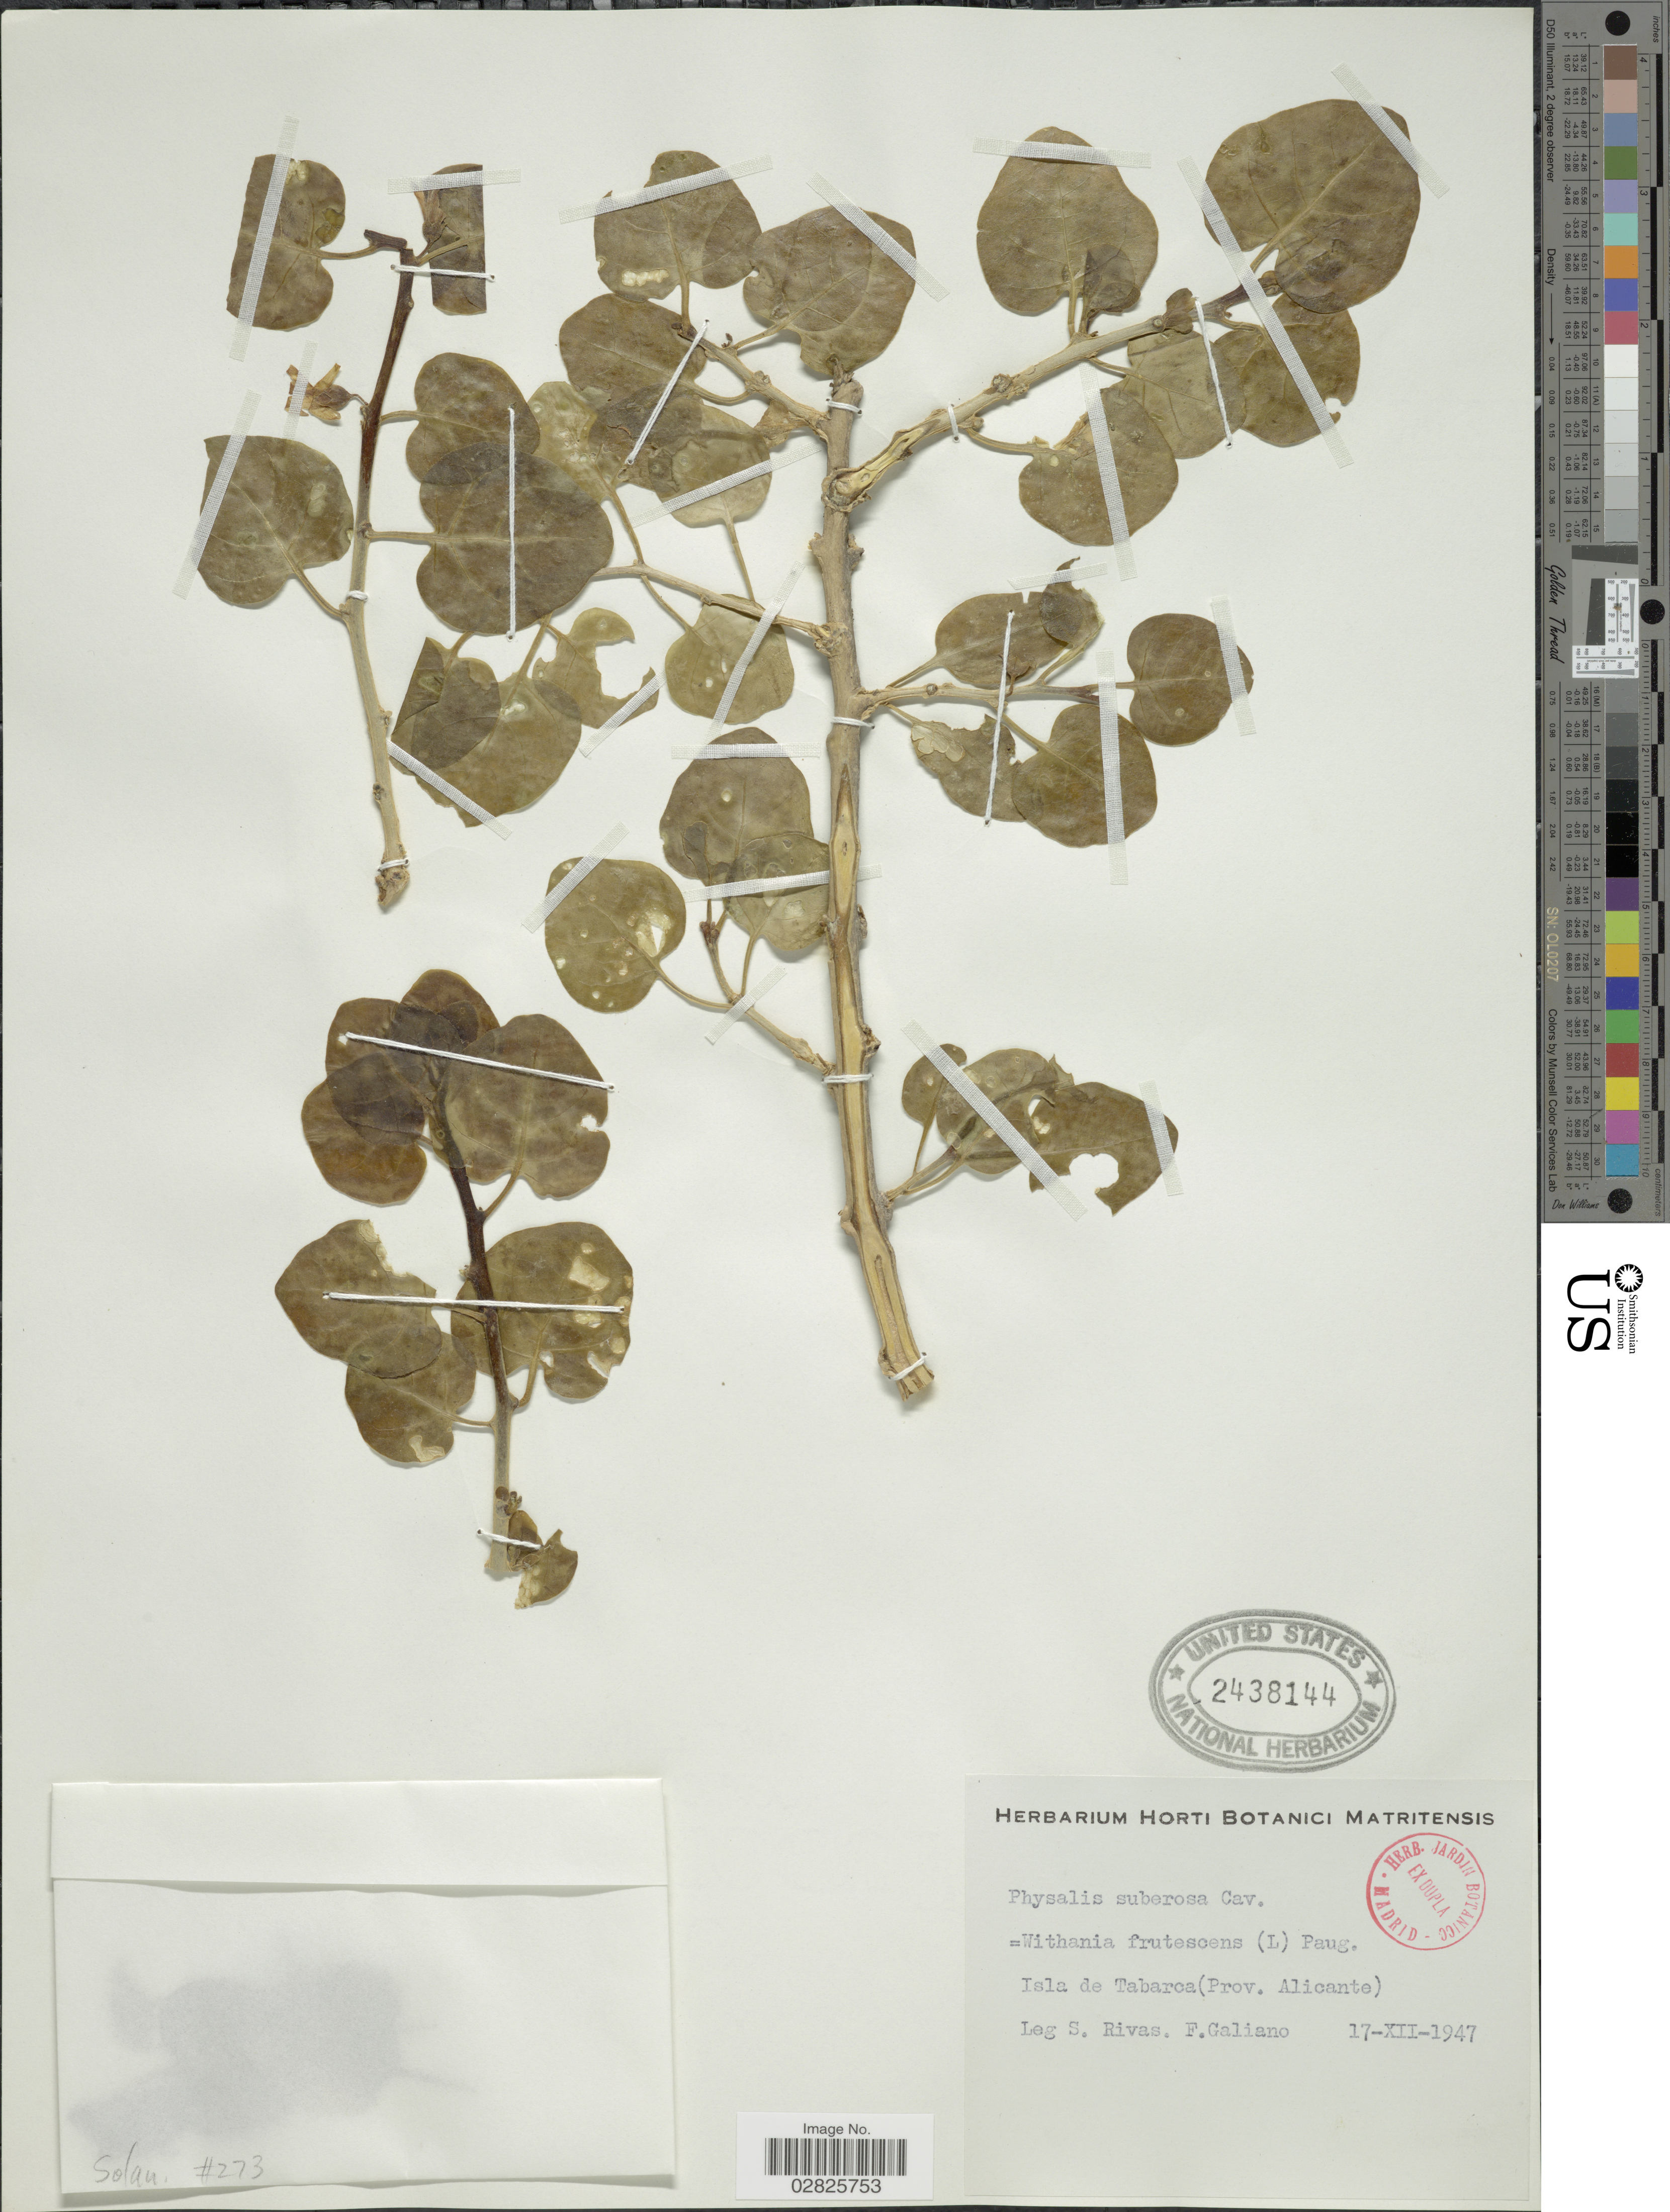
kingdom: Plantae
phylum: Tracheophyta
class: Magnoliopsida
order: Solanales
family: Solanaceae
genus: Physalis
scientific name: Physalis suberosa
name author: Cav.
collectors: S. Rivas & E. F. Galiano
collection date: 1947-12-17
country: Spain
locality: Isla de Tabarca (Prov. Alicante).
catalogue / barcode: US 2438144